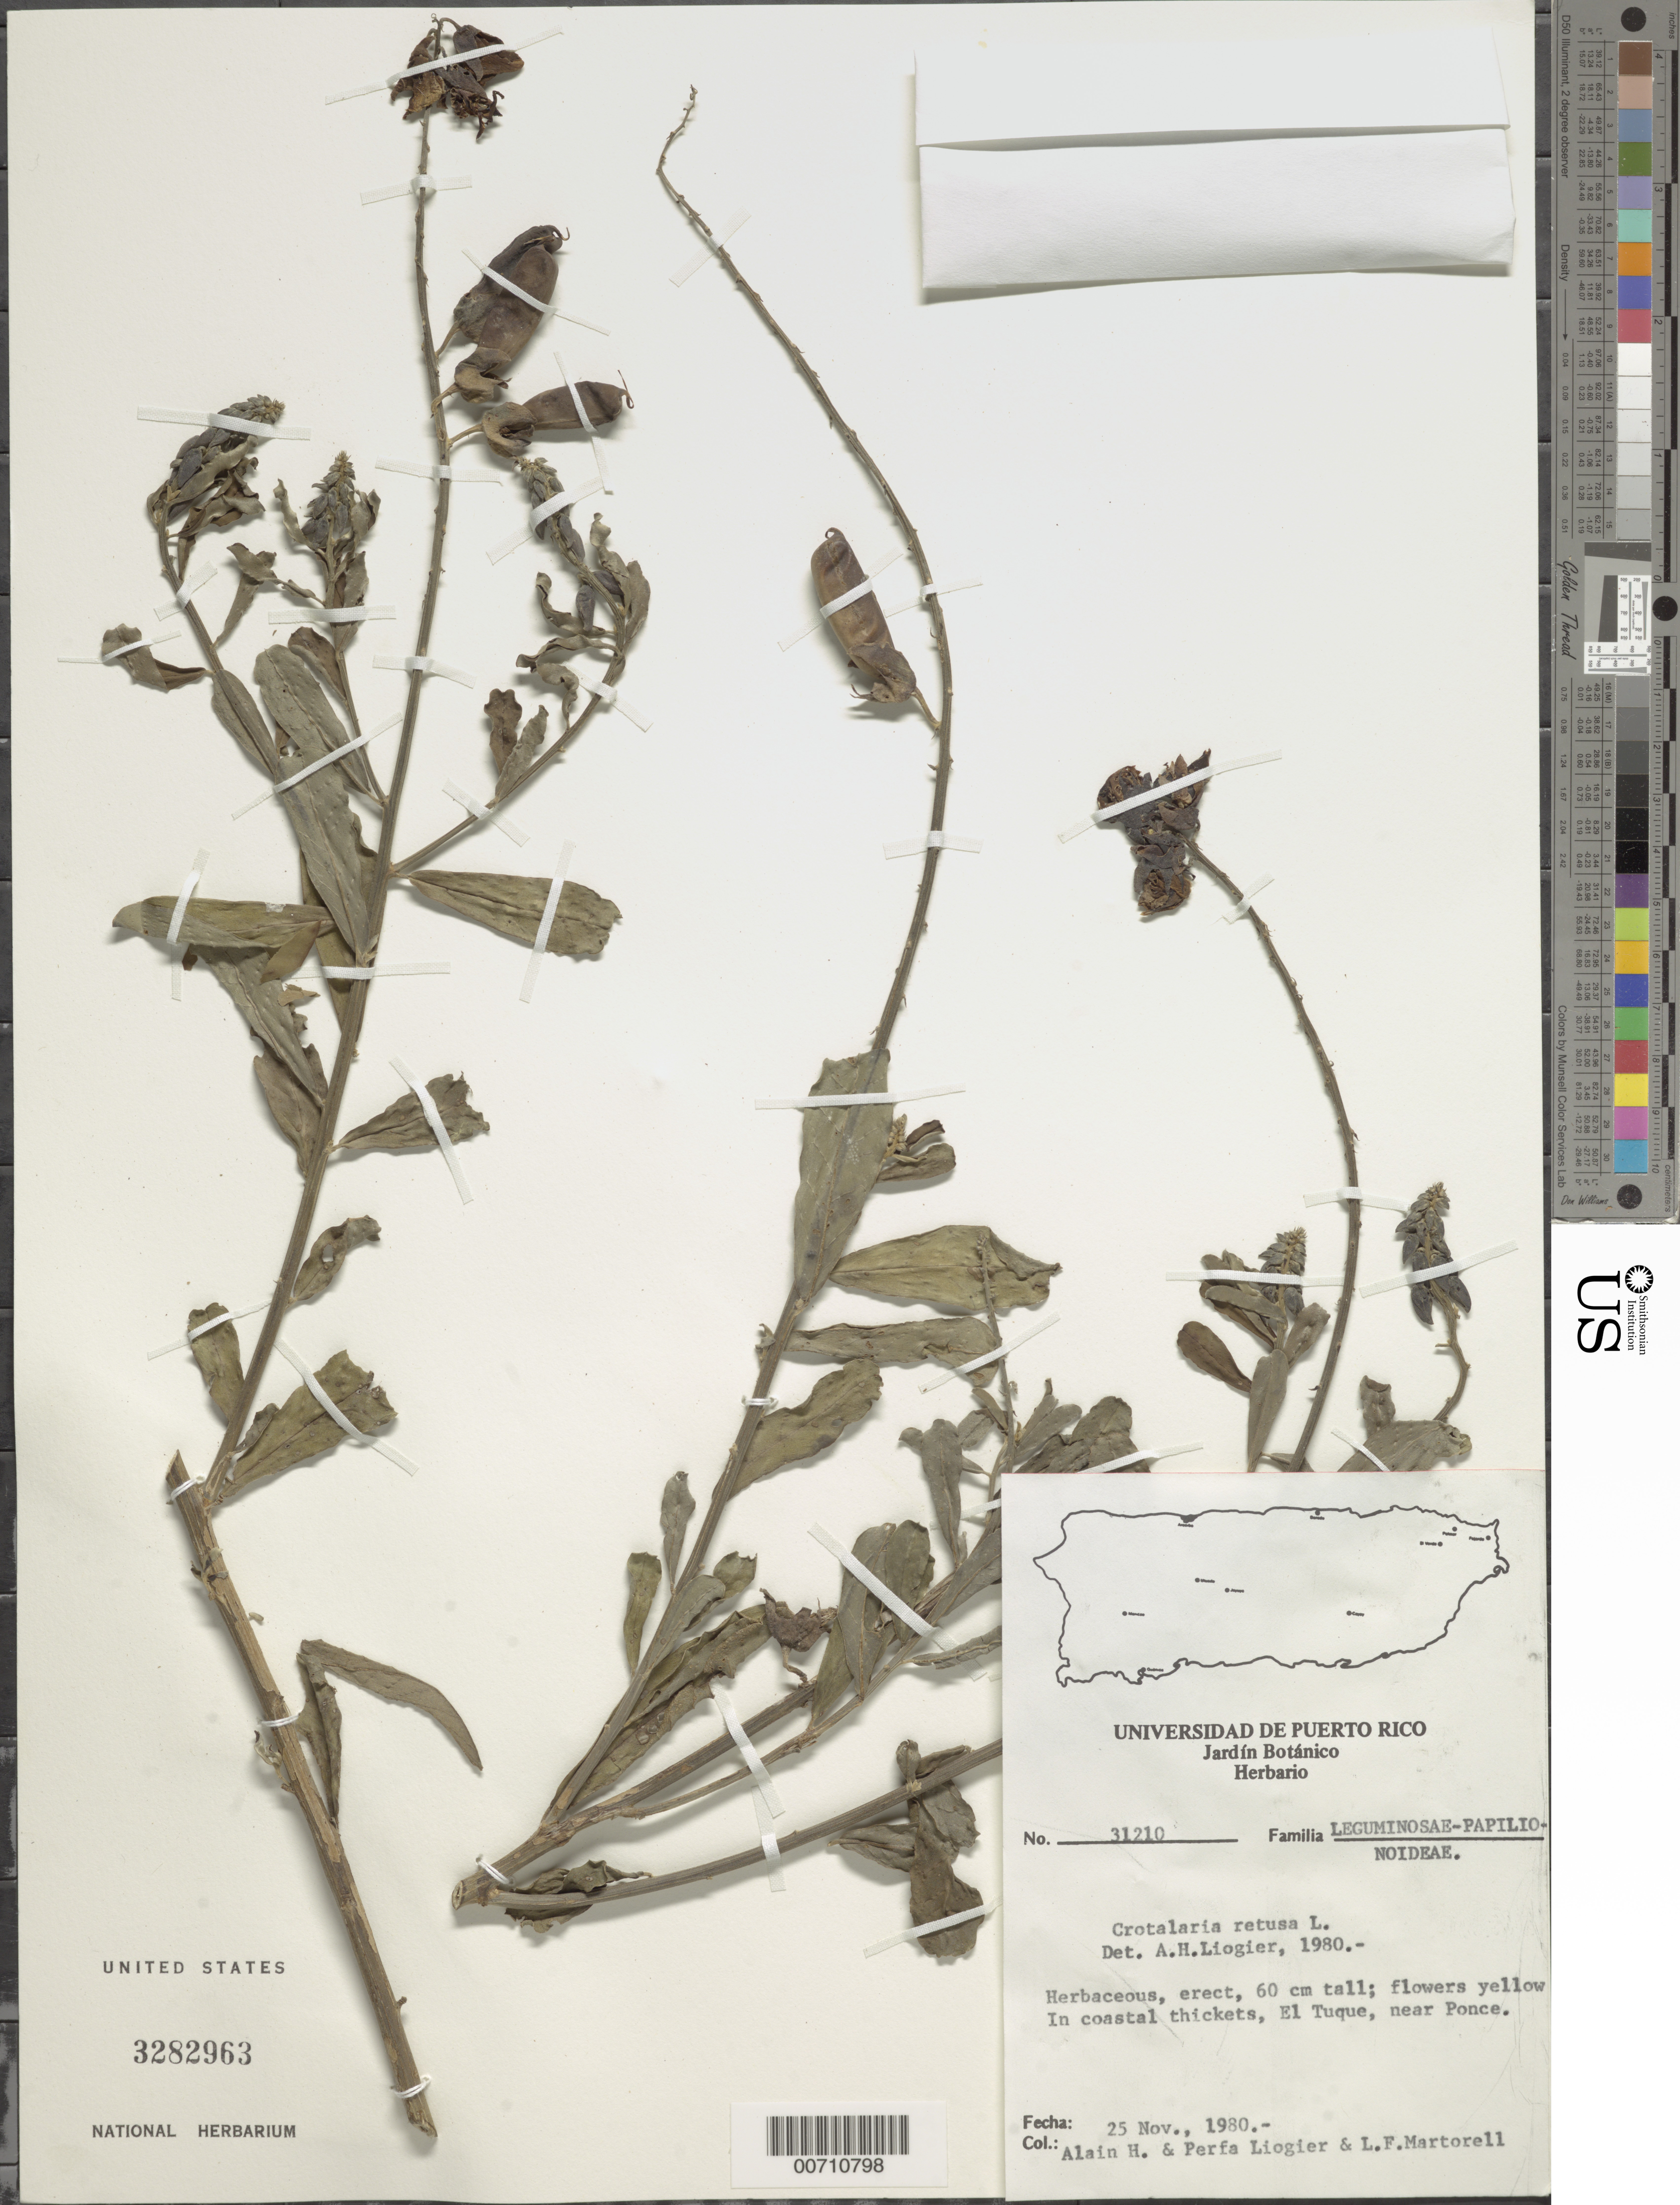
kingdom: Plantae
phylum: Tracheophyta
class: Magnoliopsida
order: Fabales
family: Fabaceae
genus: Crotalaria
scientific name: Crotalaria retusa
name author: L.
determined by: Liogier, Alain H.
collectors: A. H. Liogier, M. P. Liogier & L. Martorell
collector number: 31210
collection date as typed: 25 Nov 1980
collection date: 1980-11-25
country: Puerto Rico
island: Greater Antilles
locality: El Tuque, near Ponce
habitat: In coastal thickets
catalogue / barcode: US 3282963